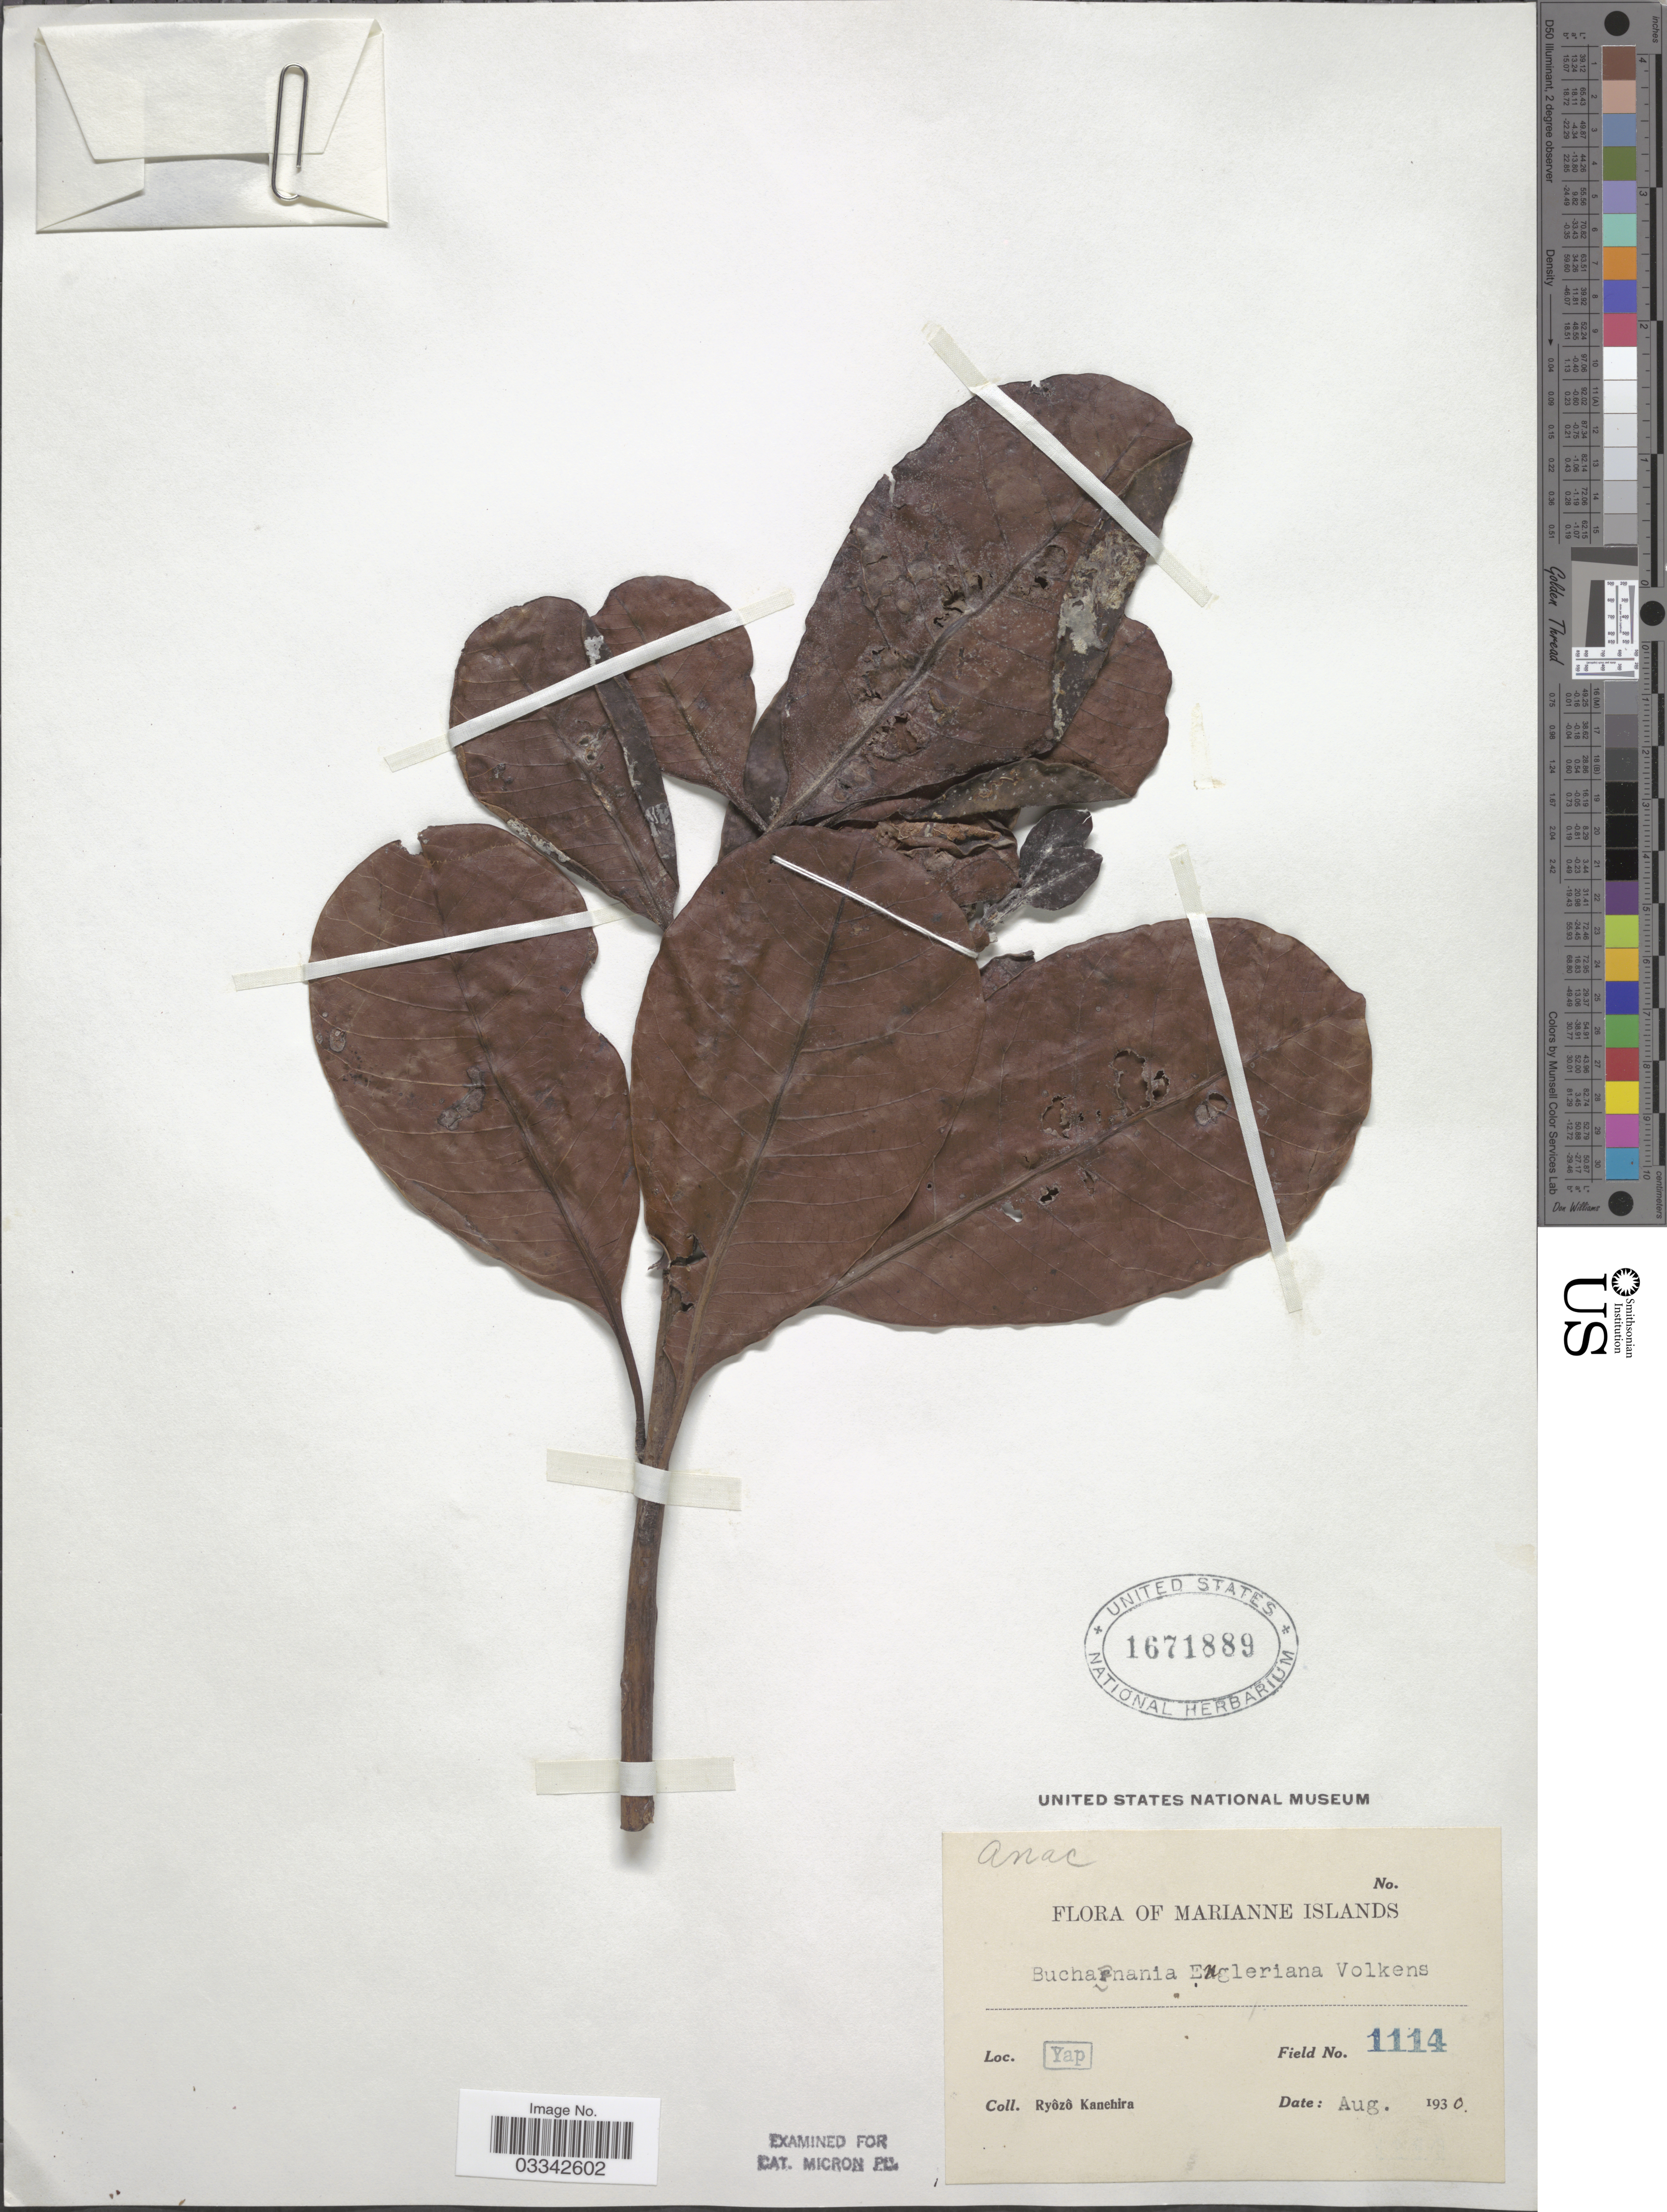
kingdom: Plantae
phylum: Tracheophyta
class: Magnoliopsida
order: Sapindales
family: Anacardiaceae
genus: Buchanania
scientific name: Buchanania engleriana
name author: Volkens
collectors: R. Kanehira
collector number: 1114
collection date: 1930-08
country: Micronesia, Federated States of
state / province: Yap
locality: Marianne Islands.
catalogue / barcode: US 1671889